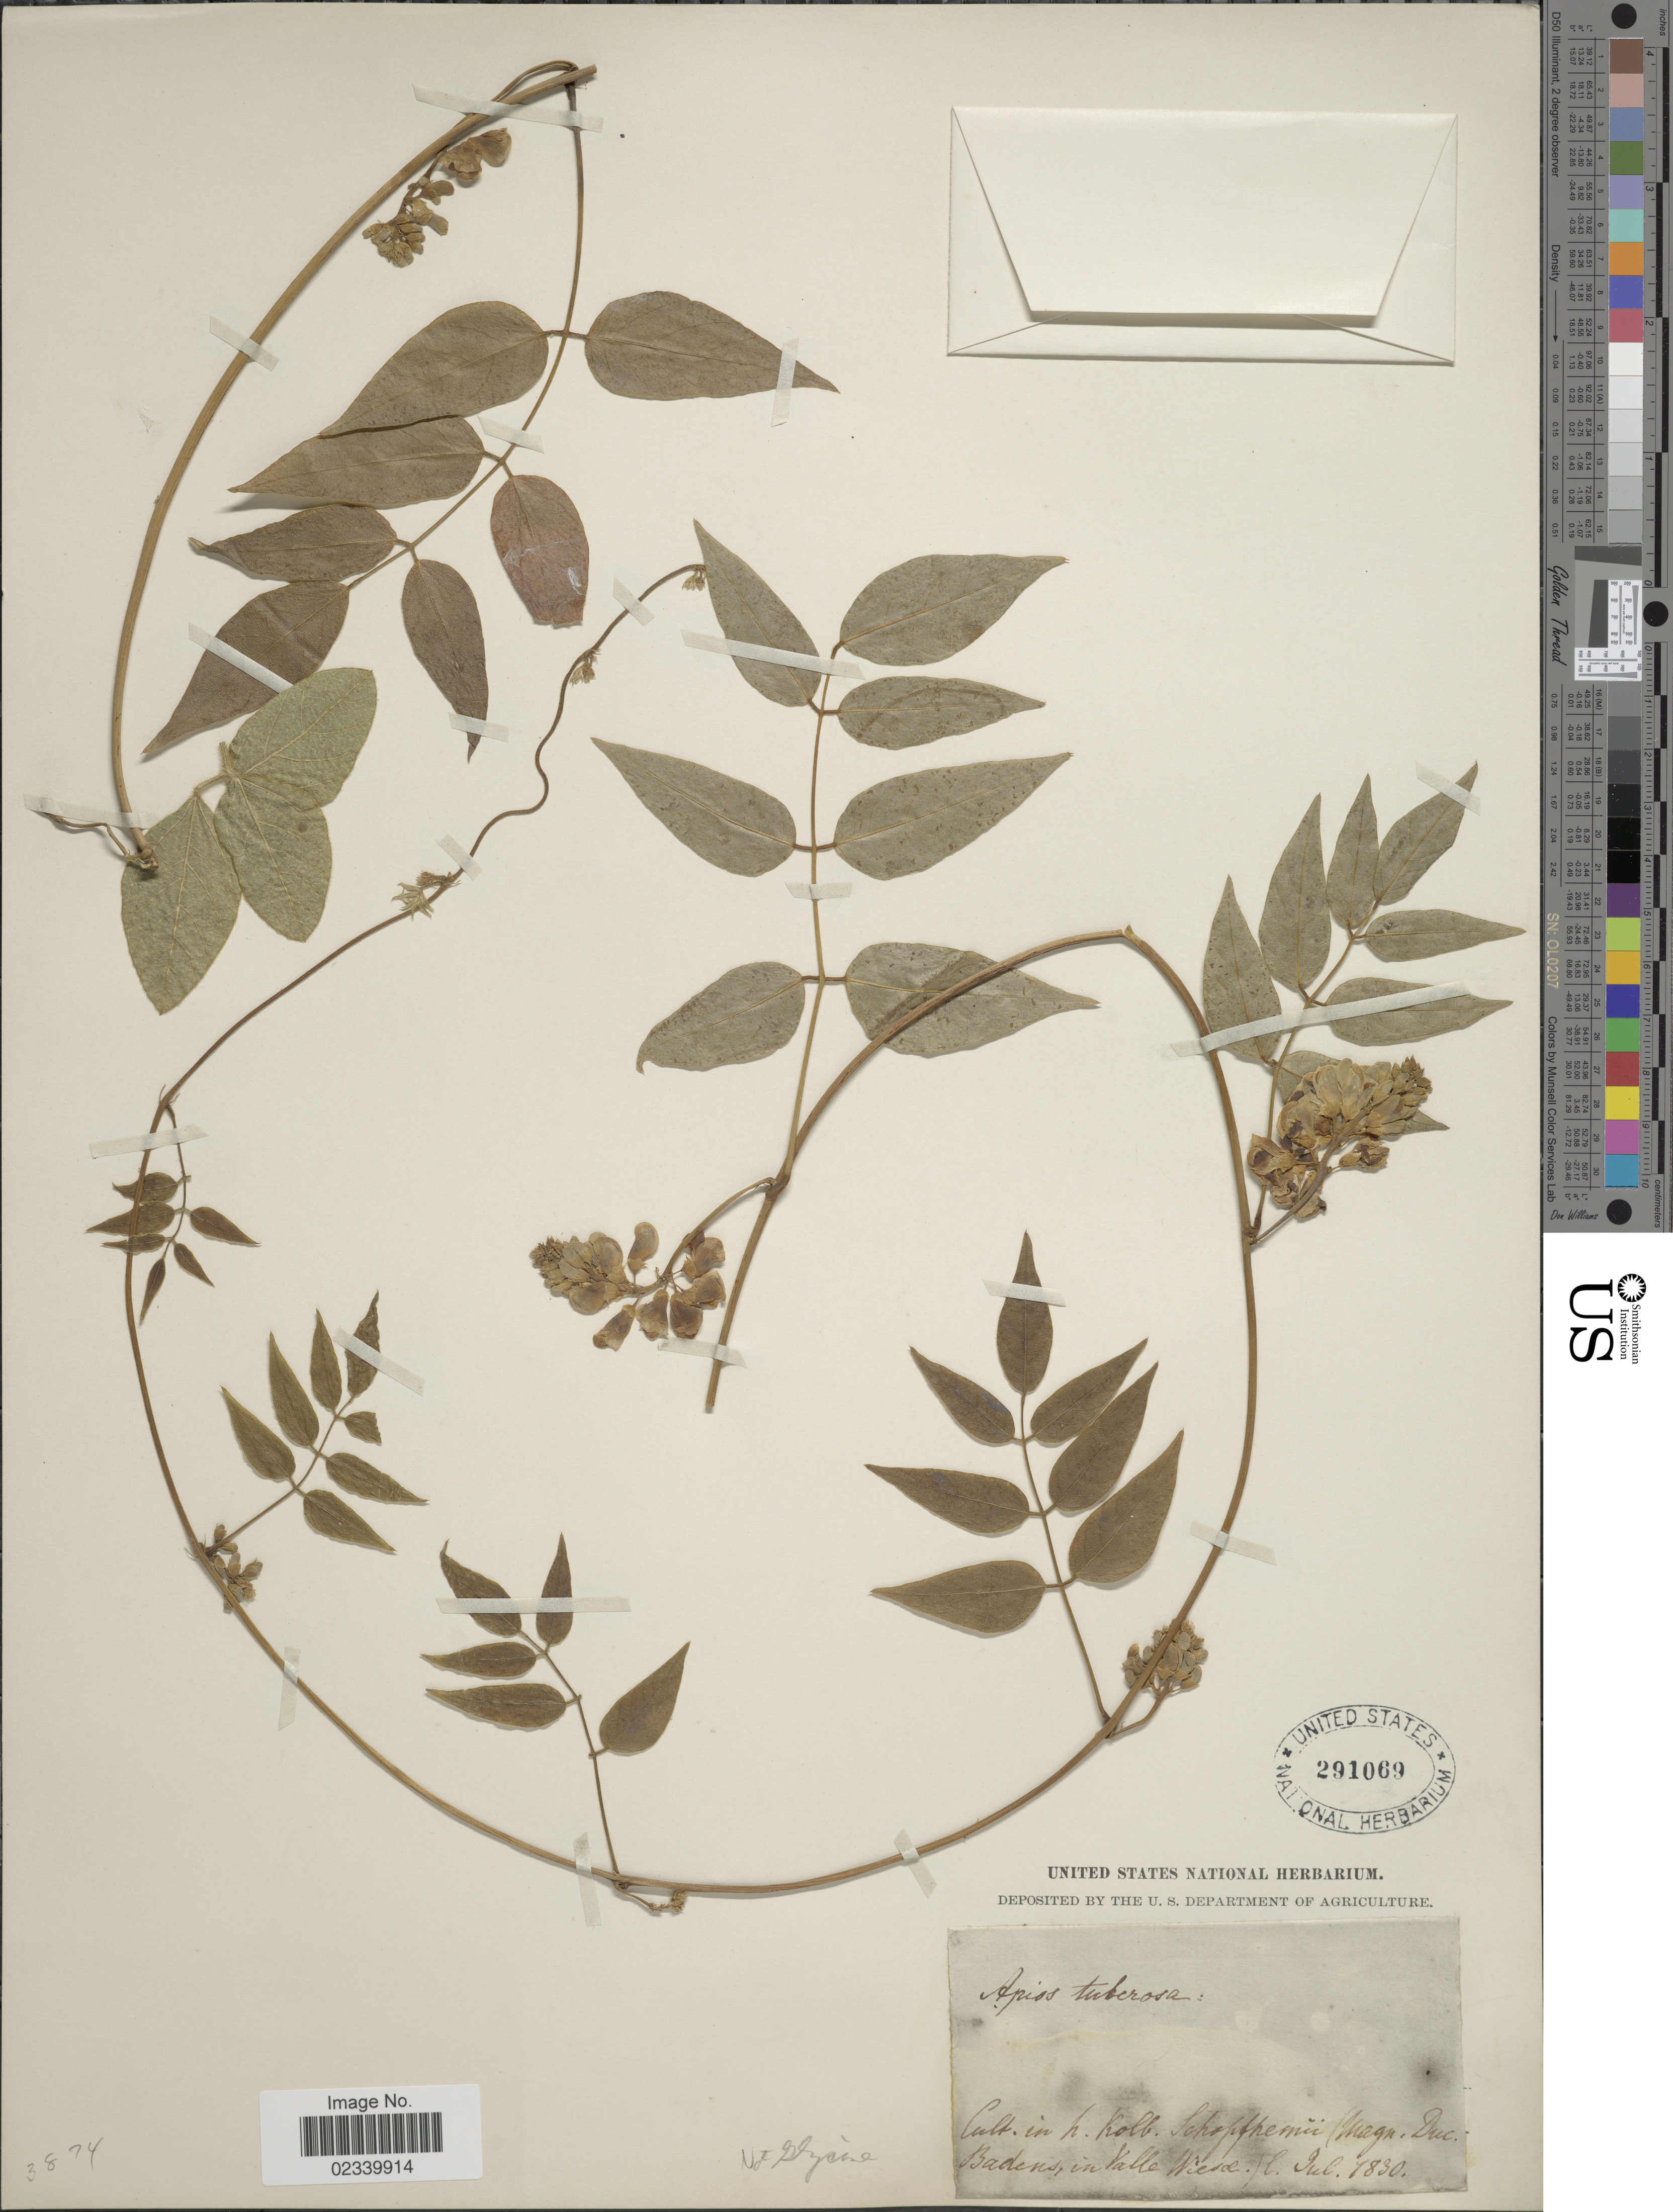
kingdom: Plantae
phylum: Tracheophyta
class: Magnoliopsida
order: Fabales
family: Fabaceae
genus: Apios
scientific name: Apios tuberosa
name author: Moench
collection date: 1830-07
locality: Cult in h. Kolb Schopp[illegible text] (Magn. Duc. Badens, in valle [illegible text])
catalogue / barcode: US 291069